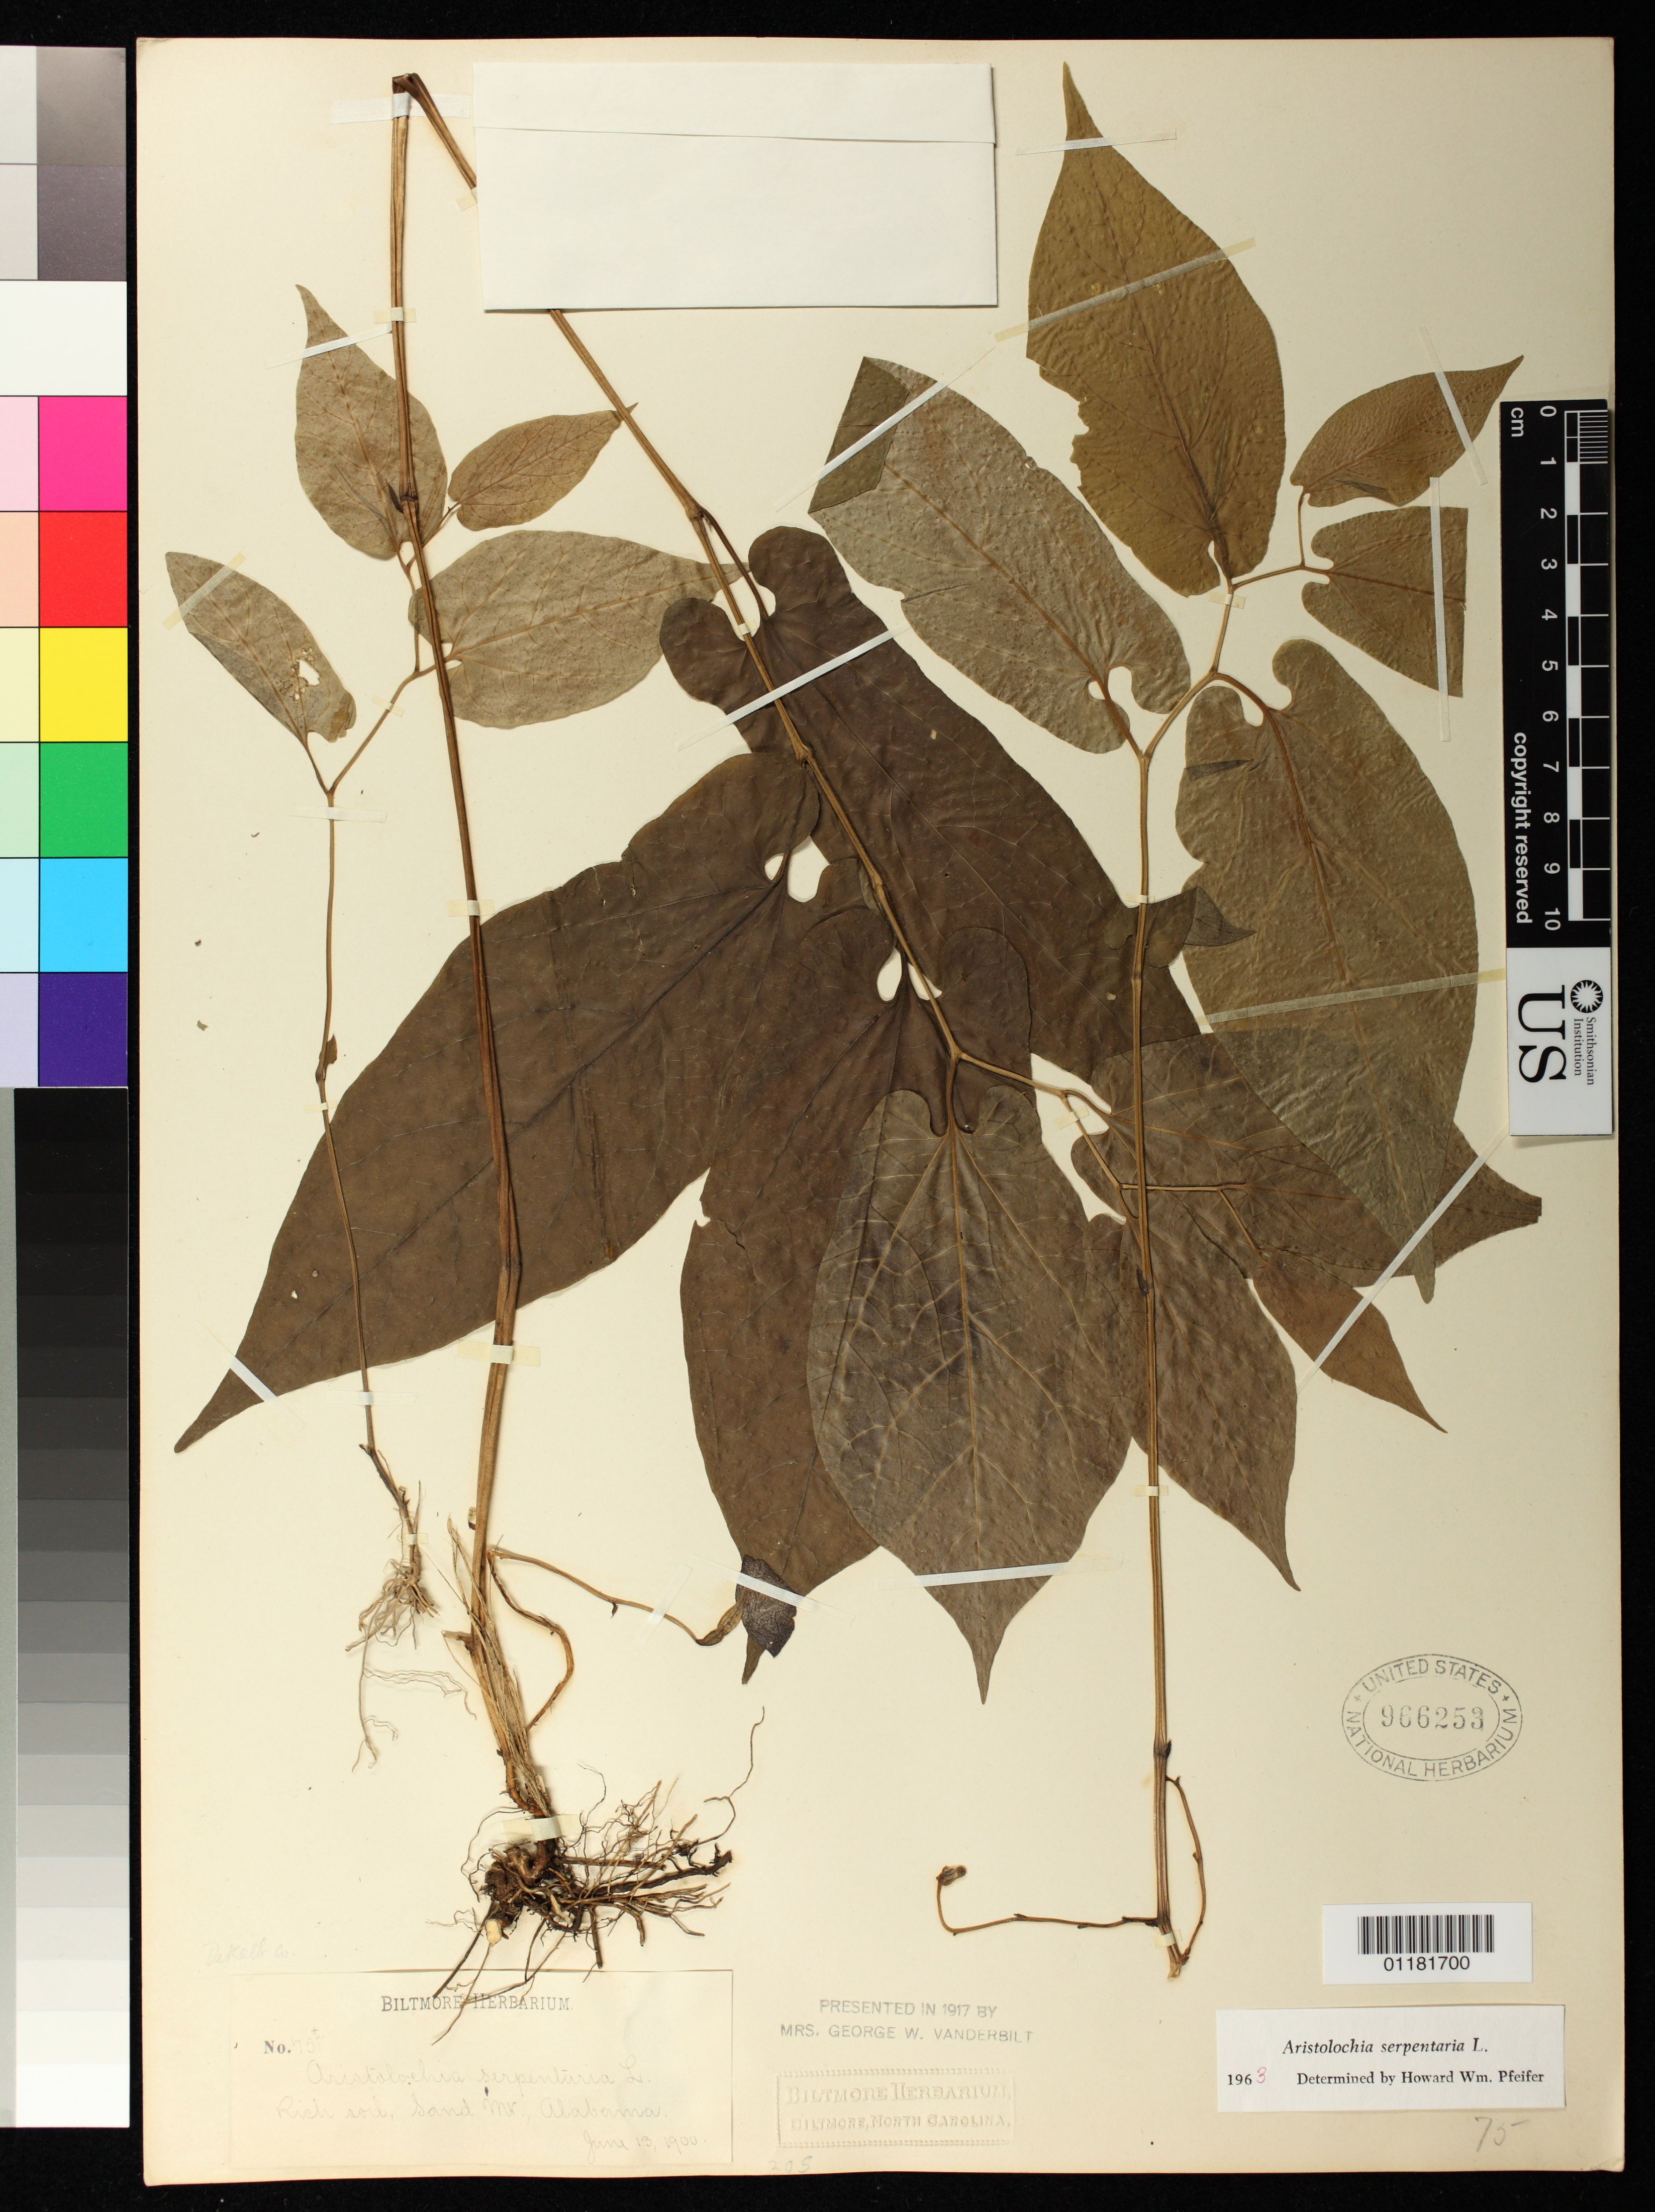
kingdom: Plantae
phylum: Tracheophyta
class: Magnoliopsida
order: Piperales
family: Aristolochiaceae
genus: Aristolochia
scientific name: Aristolochia serpentaria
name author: L.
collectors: ex herb. Biltmore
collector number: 75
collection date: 1900-06-12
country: United States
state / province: Alabama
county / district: DeKalb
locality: Sand Mountain, DeKalb County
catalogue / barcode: US 966253